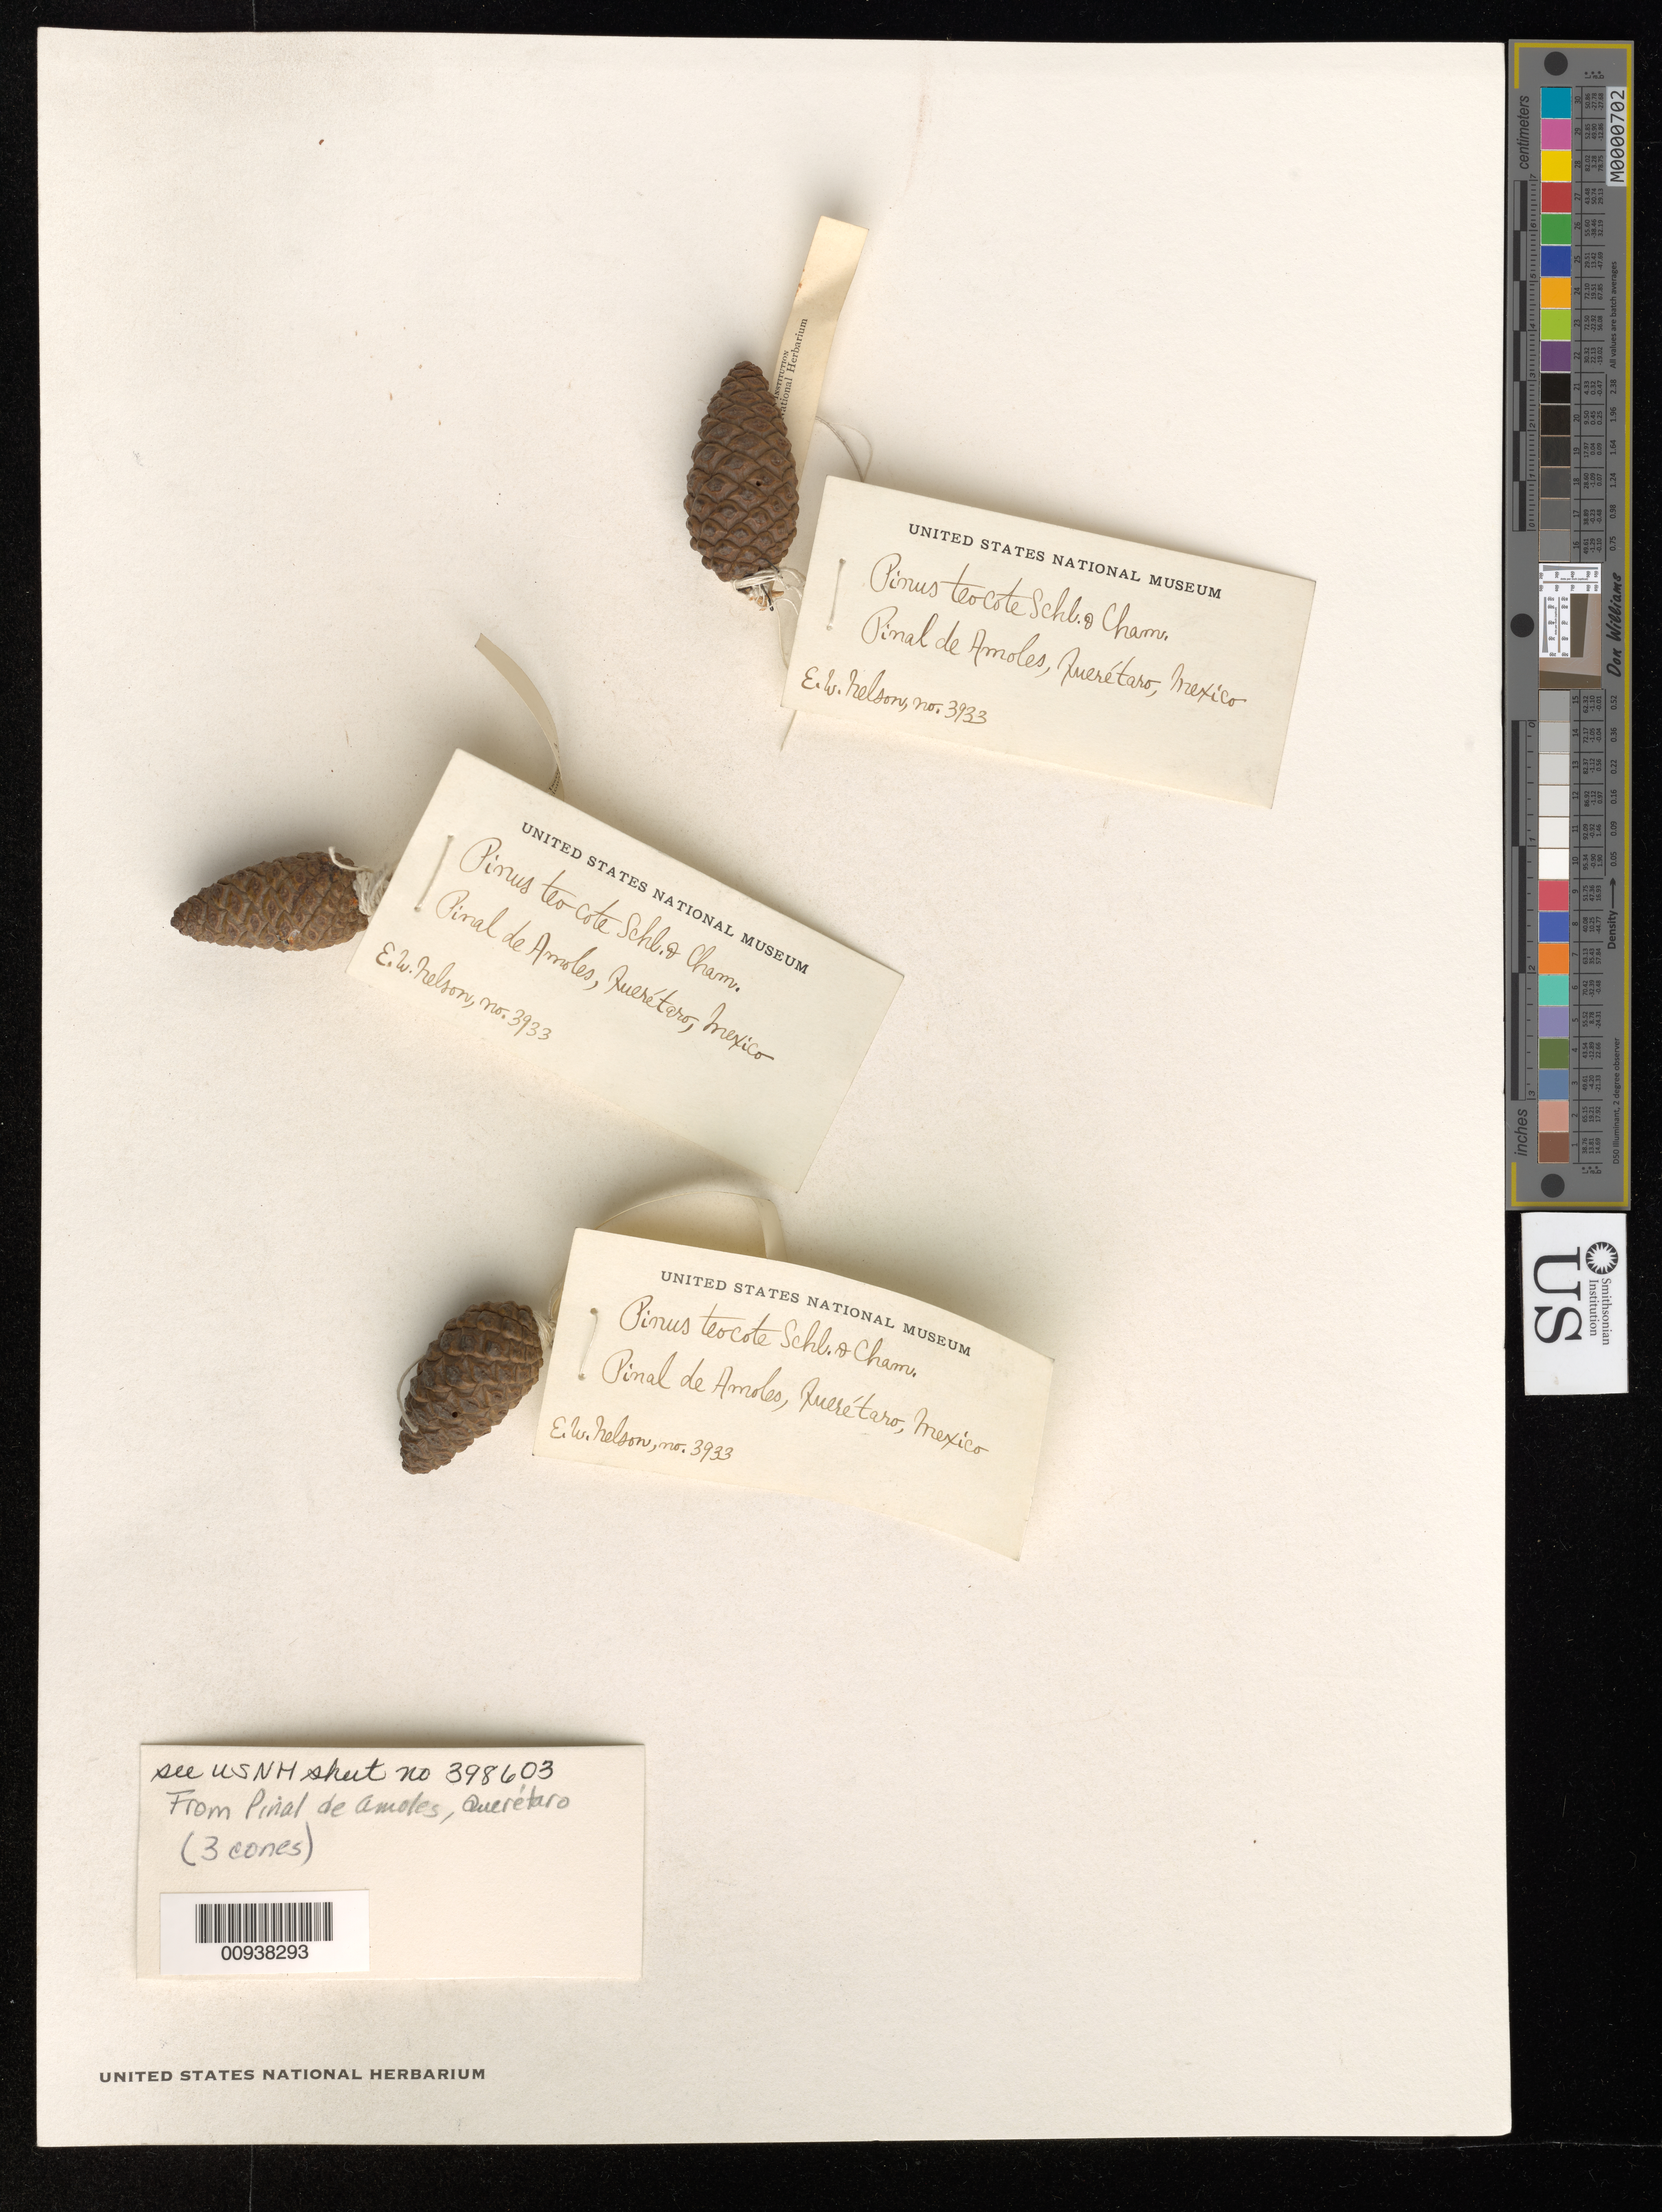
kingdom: Plantae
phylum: Tracheophyta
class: Pinopsida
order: Pinales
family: Pinaceae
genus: Pinus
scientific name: Pinus teocote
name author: Schltdl. & Cham.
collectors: E. W. Nelson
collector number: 3933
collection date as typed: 1896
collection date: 1896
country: Mexico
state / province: Querétaro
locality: Pinal de Amoles.